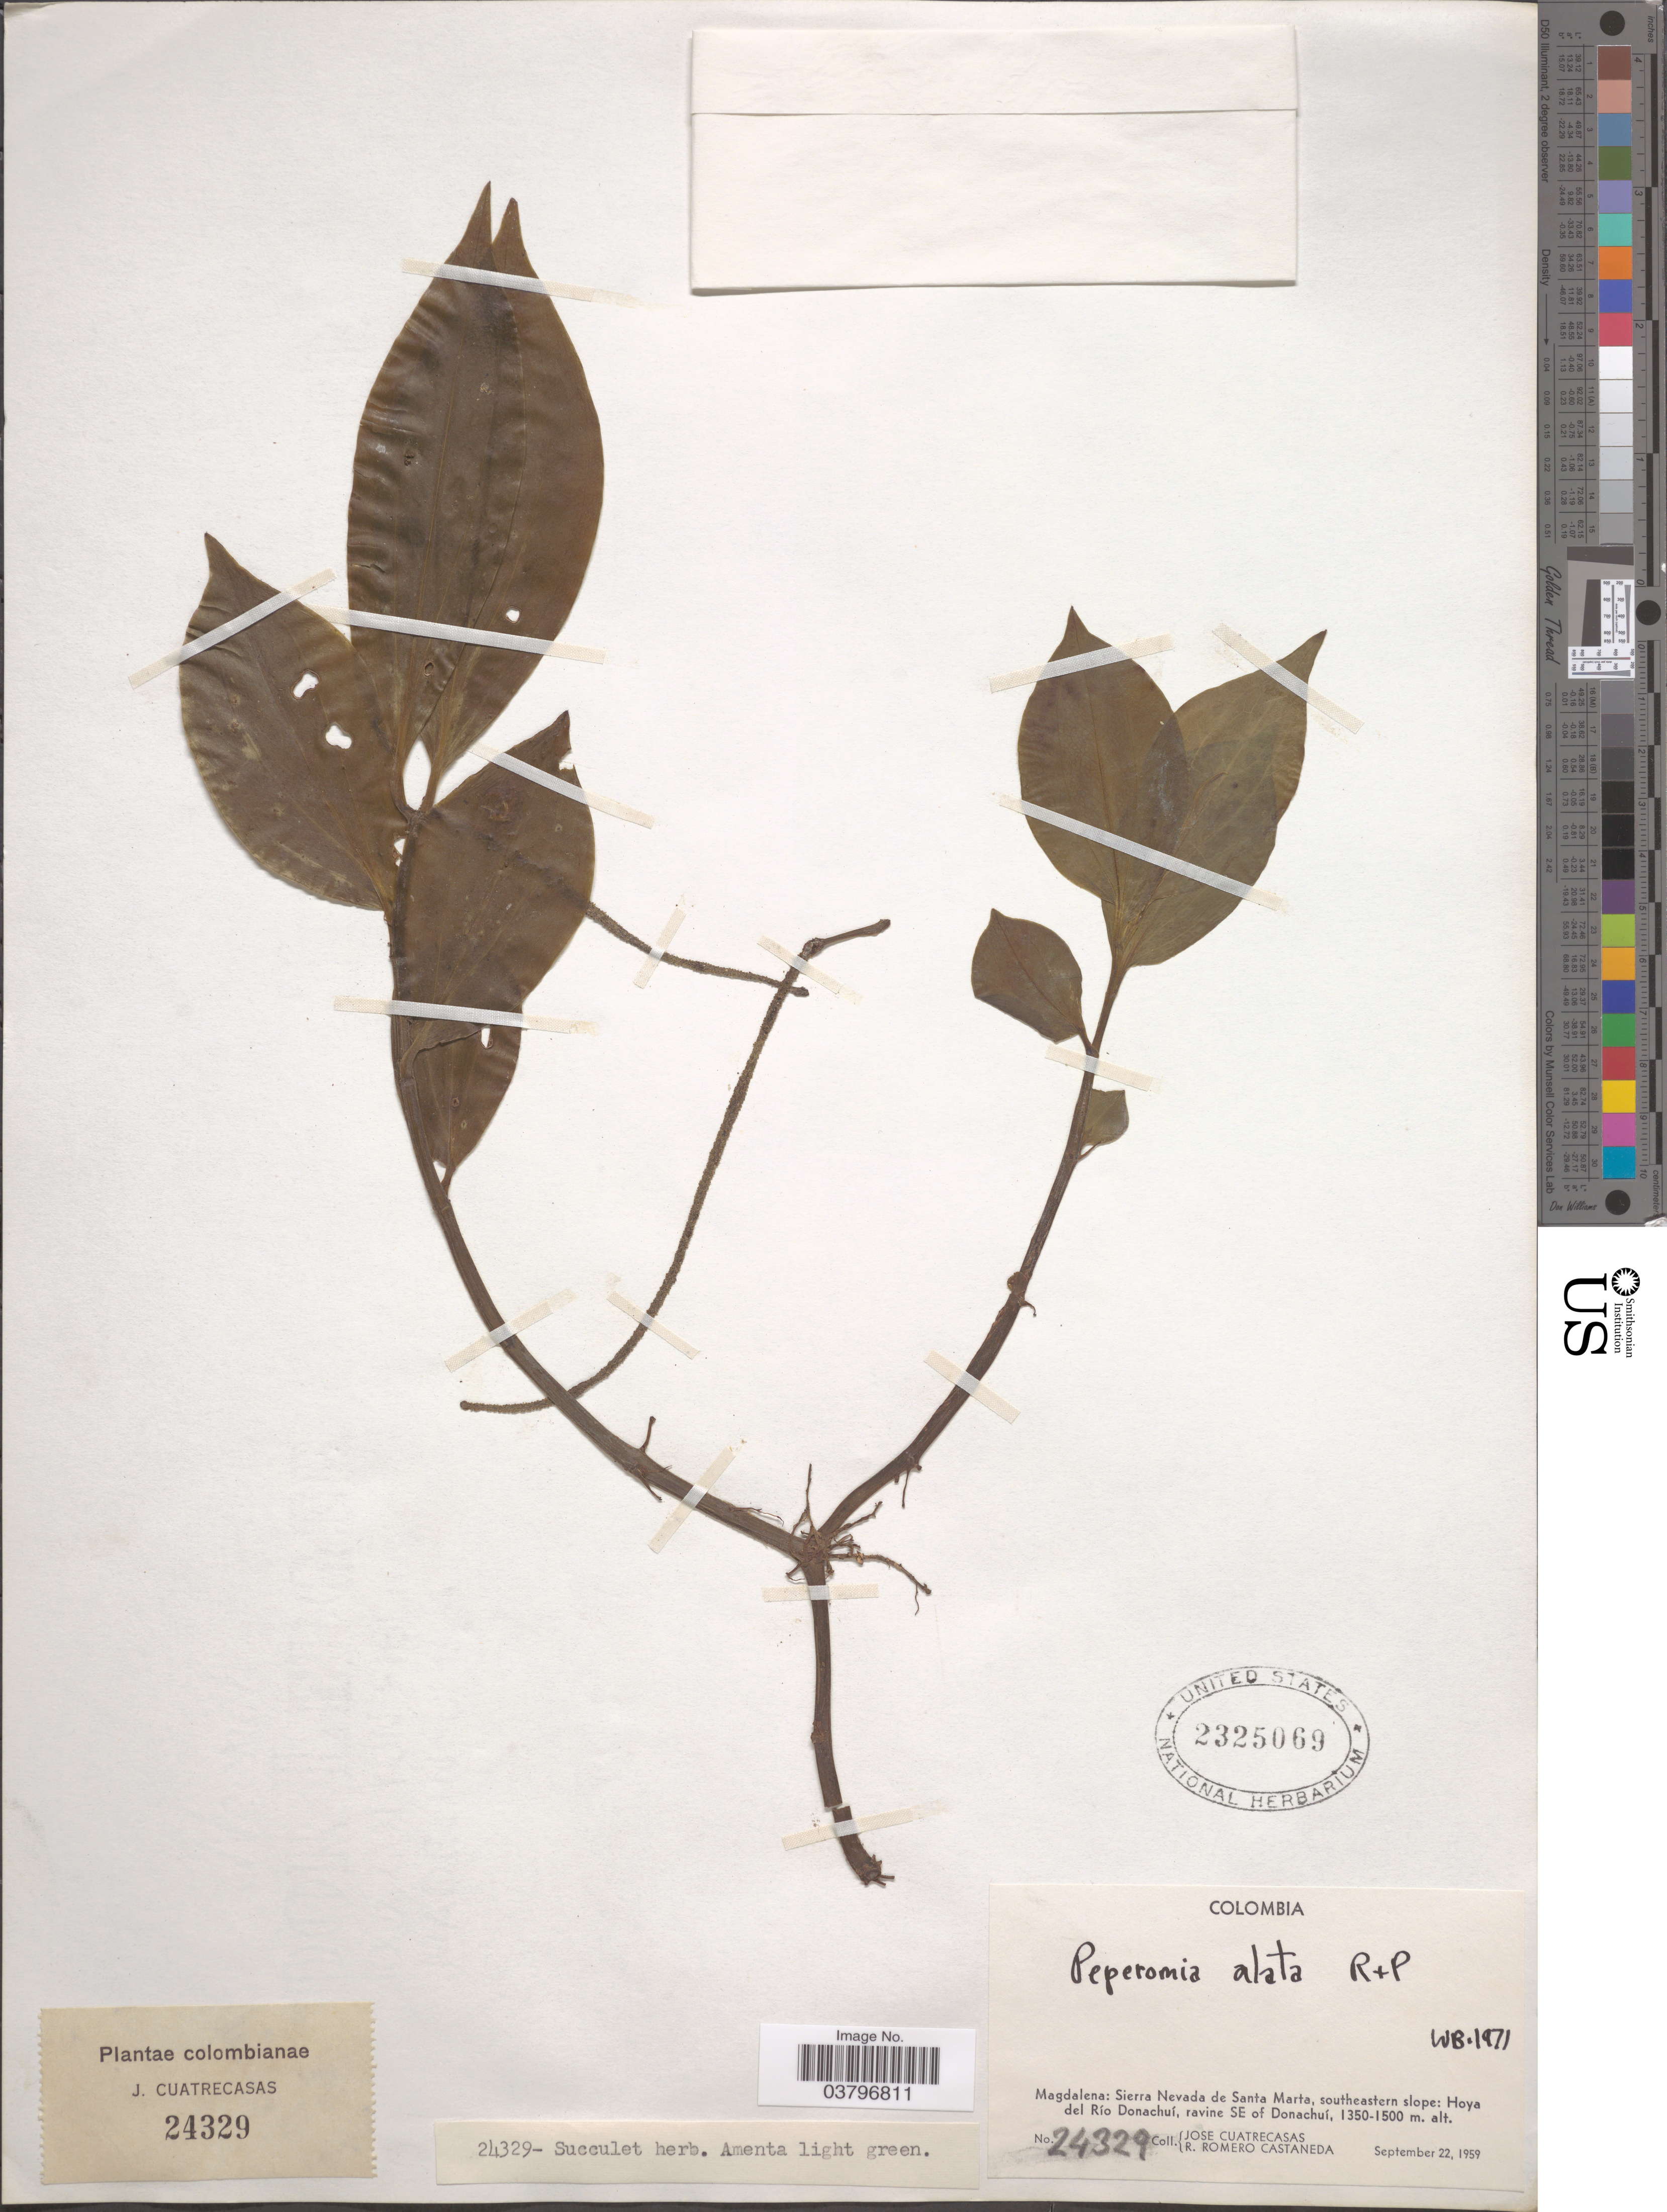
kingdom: Plantae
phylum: Tracheophyta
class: Magnoliopsida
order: Piperales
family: Piperaceae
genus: Peperomia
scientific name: Peperomia alata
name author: Ruiz & Pav.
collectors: J. Cuatrecasas & R. Romero Castañeda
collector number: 24329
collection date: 1959-09-22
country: Colombia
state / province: Magdalena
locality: Sierra Nevada de Santa Marta, southeastern slope: Hoya del Río Donachuí, ravine SE of Donachuí.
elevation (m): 1350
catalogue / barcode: US 2325069